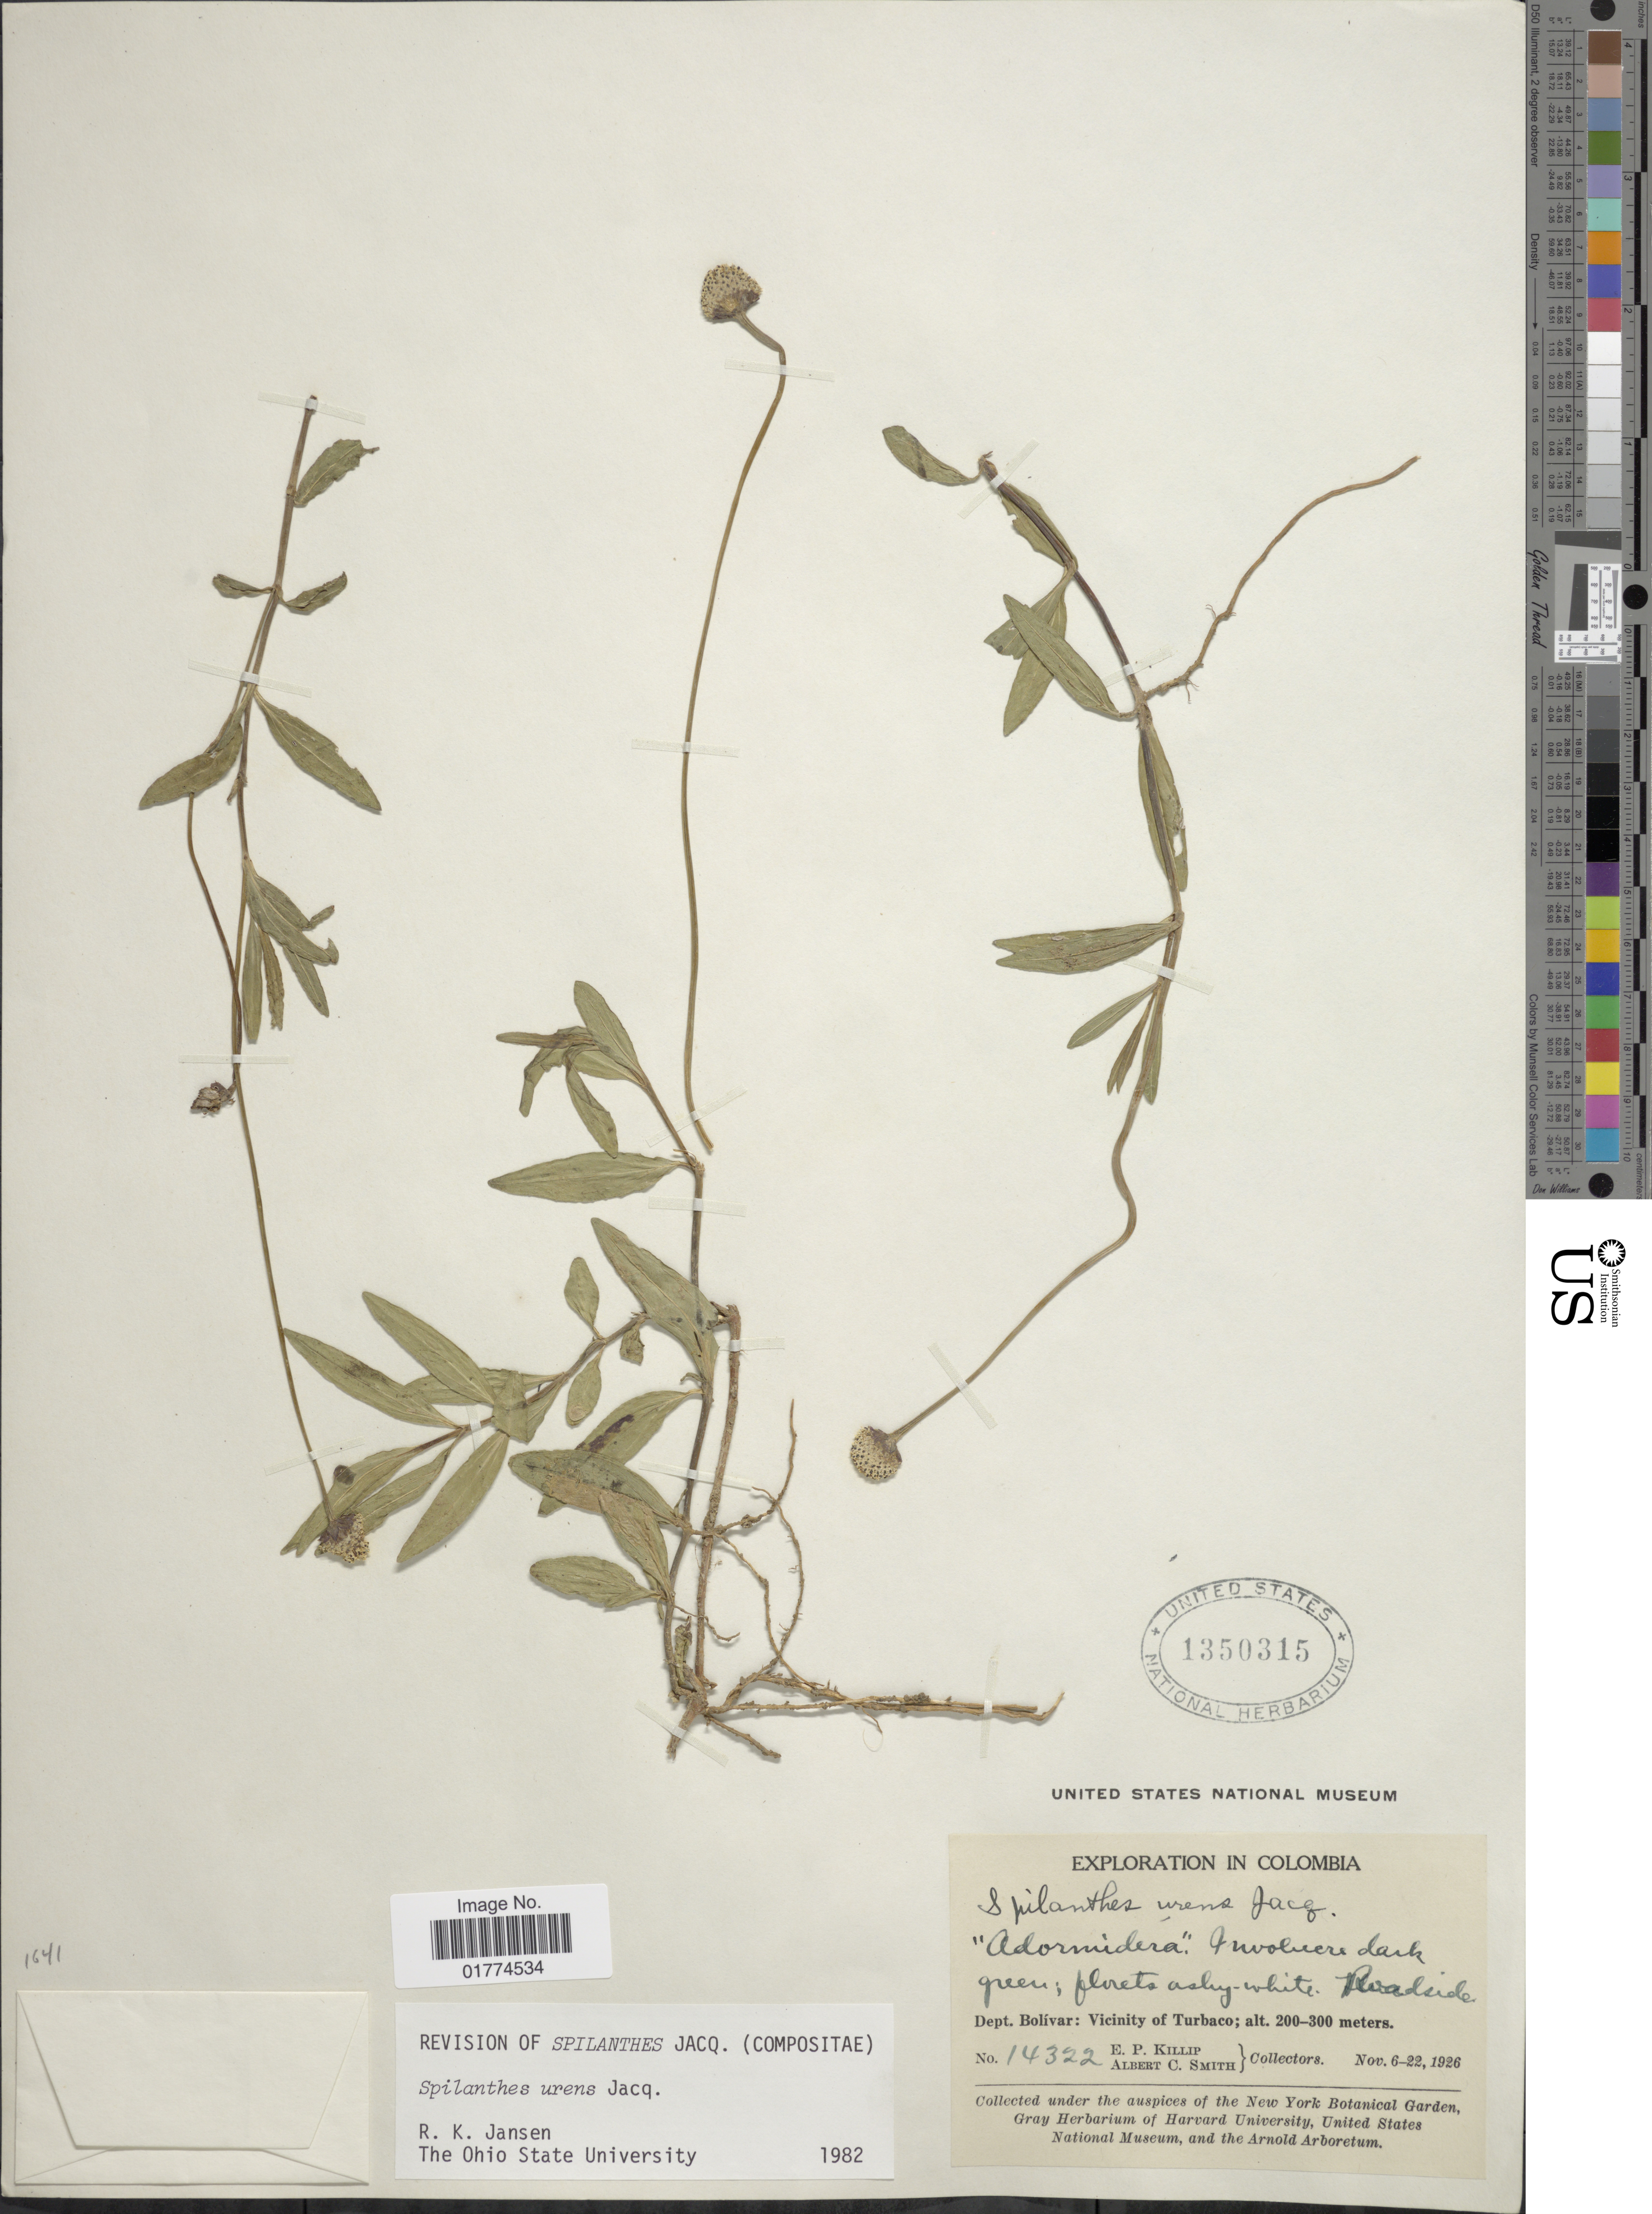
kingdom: Plantae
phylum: Tracheophyta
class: Magnoliopsida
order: Asterales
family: Asteraceae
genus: Spilanthes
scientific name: Spilanthes urens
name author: Jacq.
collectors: E. P. Killip & A. C. Smith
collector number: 14322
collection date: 1926-11-06/1926-11-22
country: Colombia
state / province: Bolívar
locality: Vicinity of Turbaco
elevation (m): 200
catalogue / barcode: US 1350315